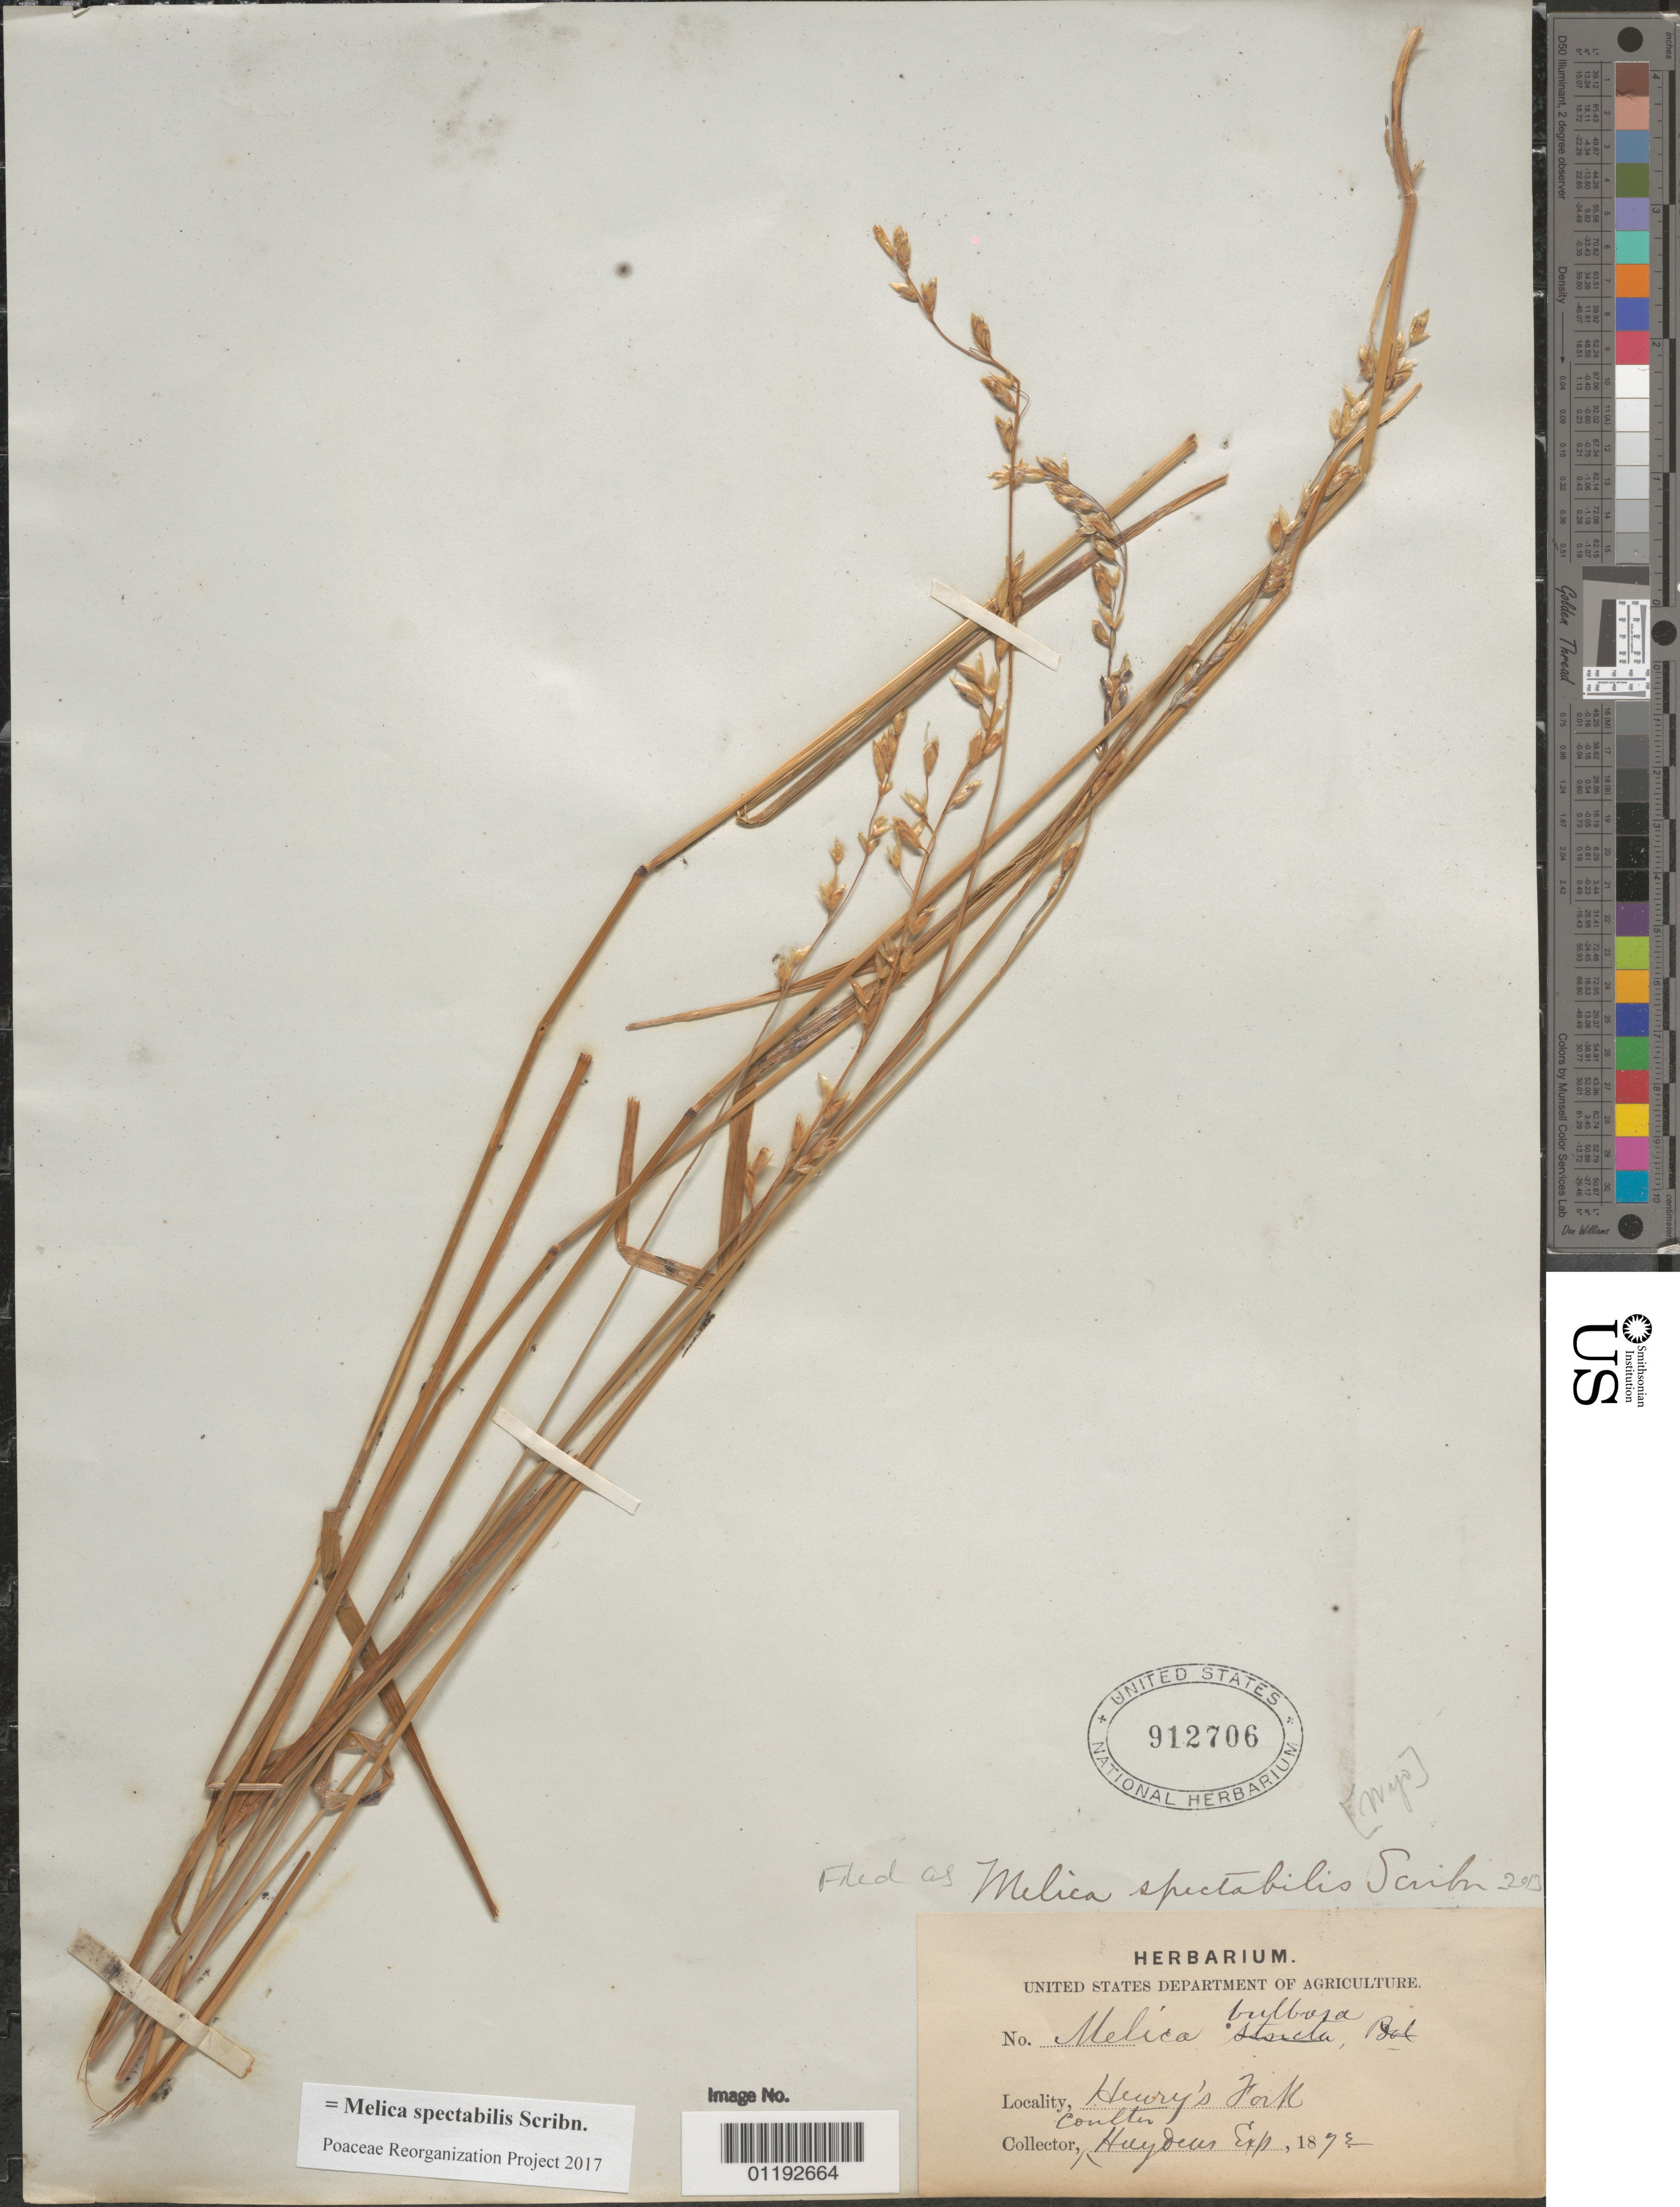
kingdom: Plantae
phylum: Tracheophyta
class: Liliopsida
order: Poales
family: Poaceae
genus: Glyceria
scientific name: Glyceria striata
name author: (Lam.) Hitchc.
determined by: Poaceae Reorganization Project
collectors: J. M. Coulter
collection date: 1872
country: United States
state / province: Idaho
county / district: Madison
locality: Henry's Fork.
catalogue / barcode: US 912706